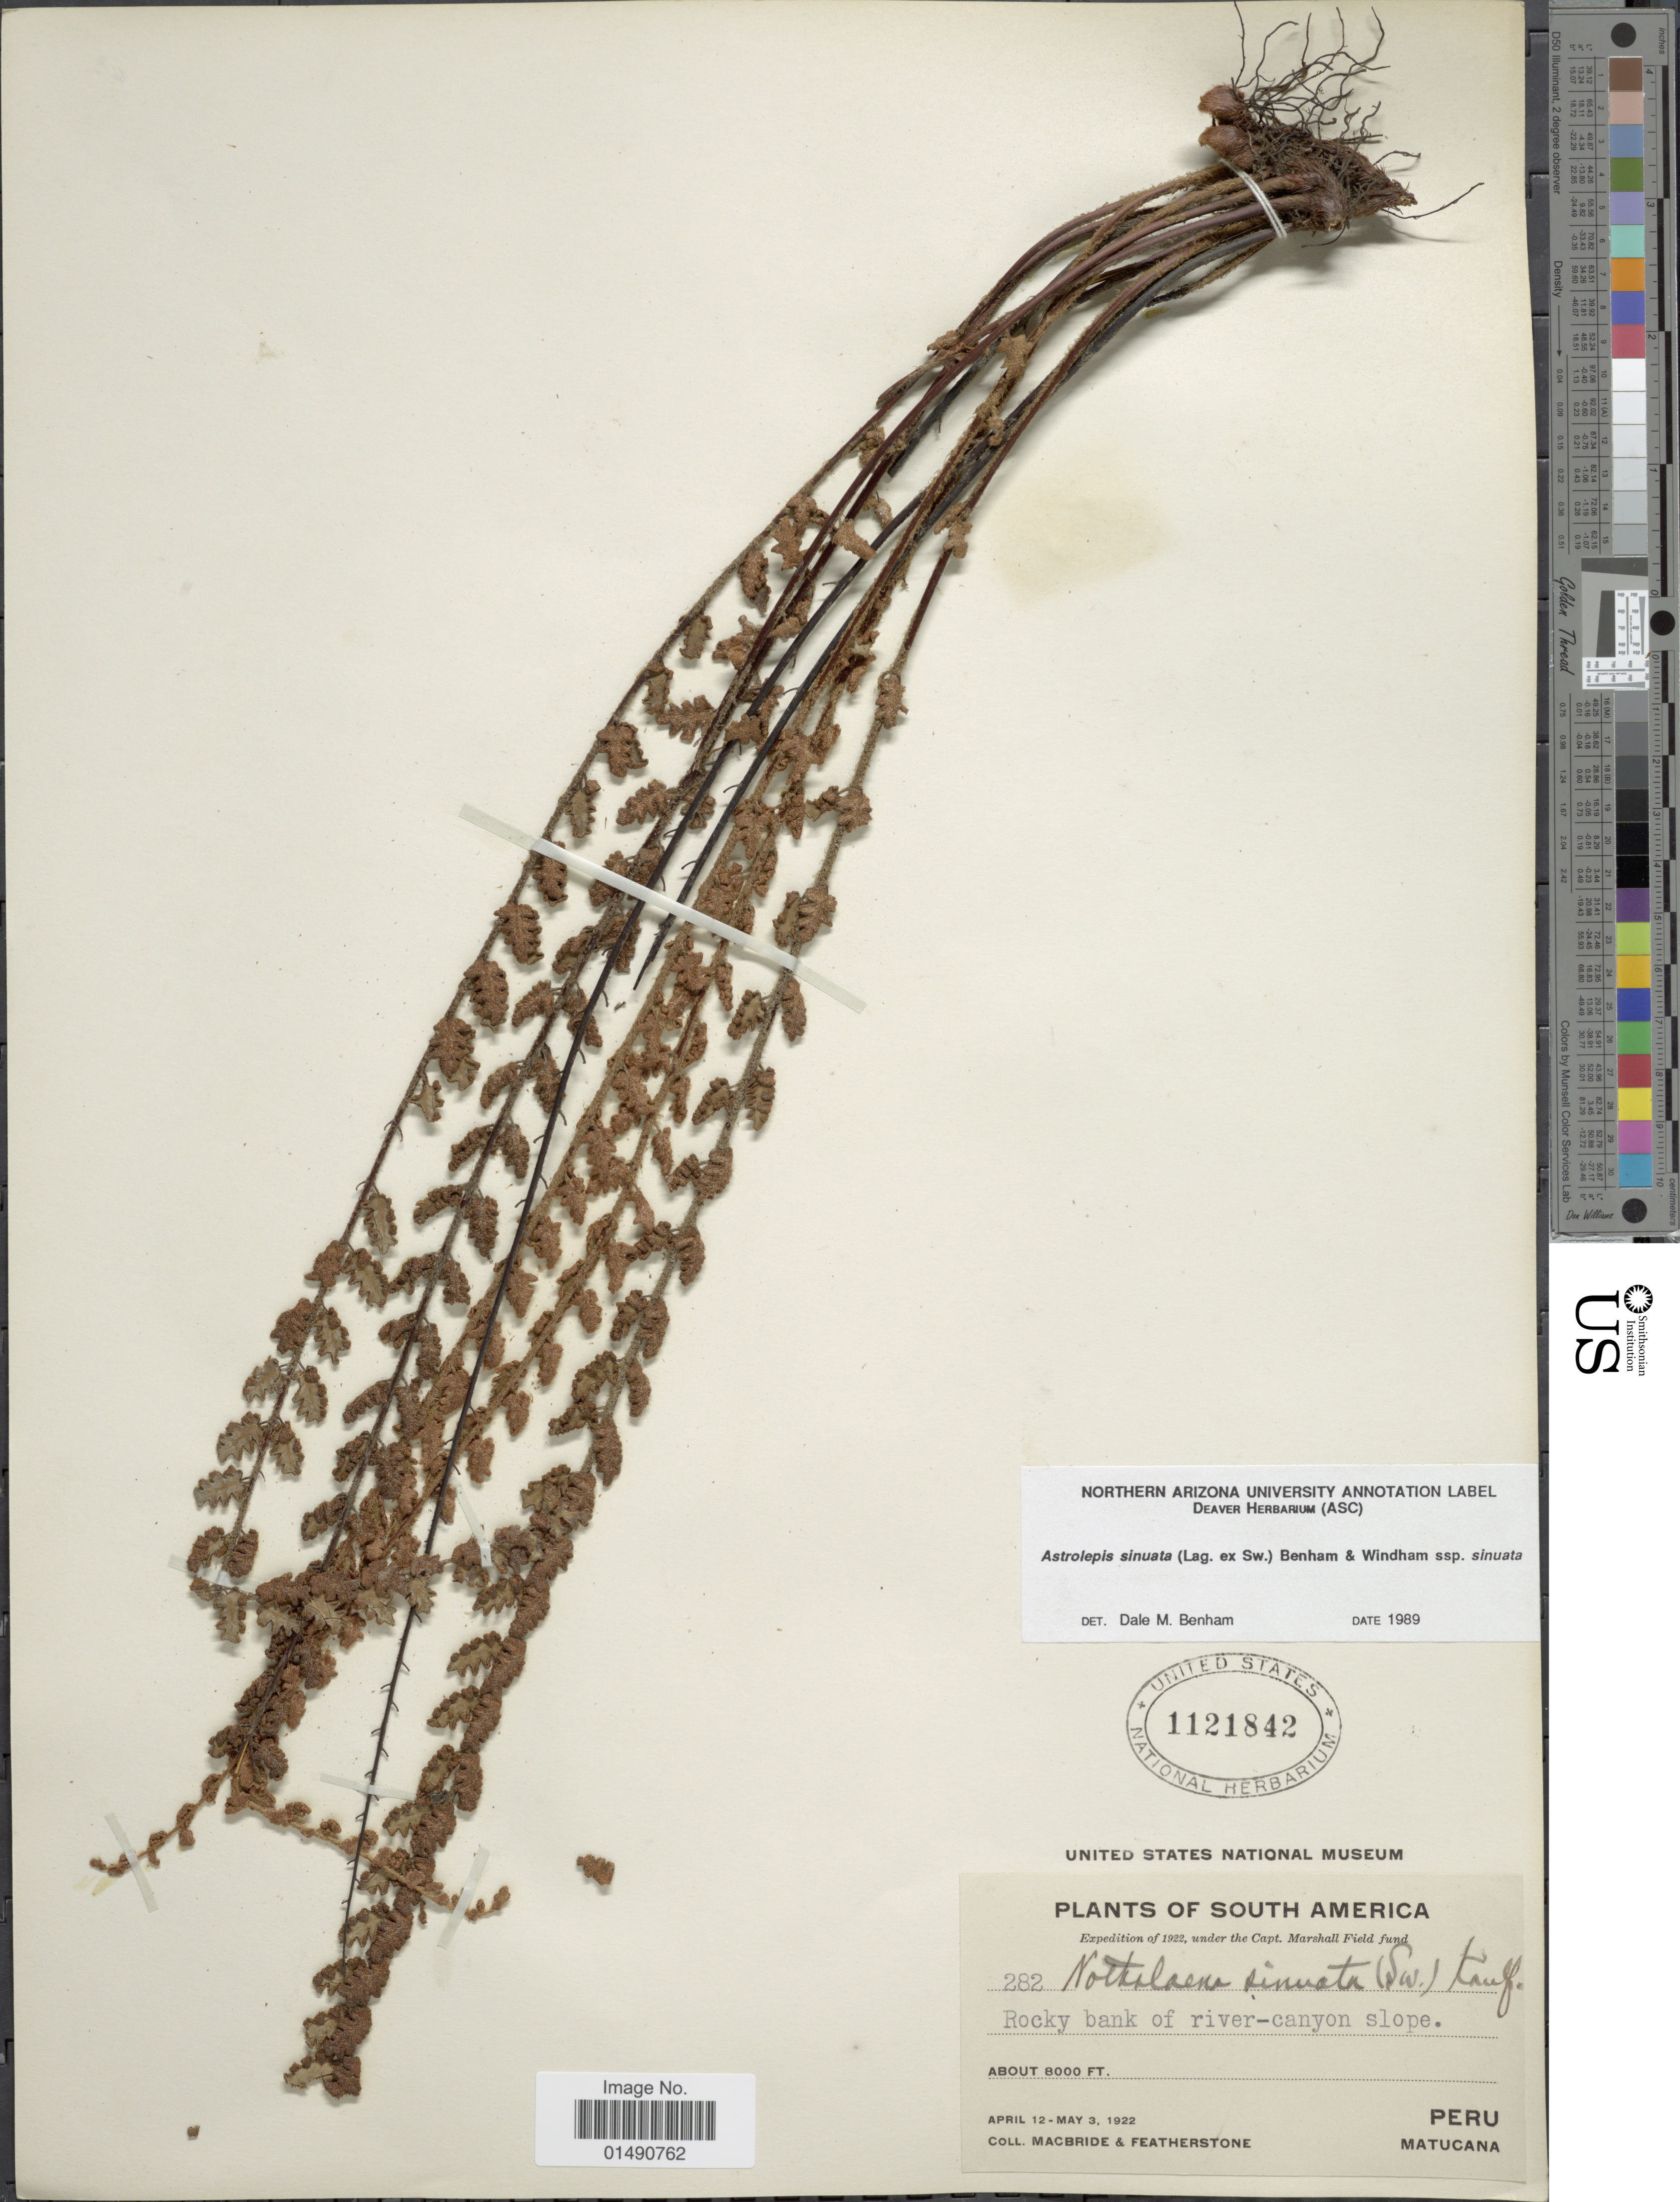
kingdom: Plantae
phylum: Tracheophyta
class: Polypodiopsida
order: Polypodiales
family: Pteridaceae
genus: Astrolepis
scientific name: Astrolepis sinuata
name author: (Lag. ex Sw.) D.M. Benham & Windham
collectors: Macbride, -- & -. Featherstone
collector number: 282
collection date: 1922-04-12/1922-05-03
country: Peru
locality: Rocky bank of river-canyon skope, Matucana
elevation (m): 2438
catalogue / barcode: US 1121842